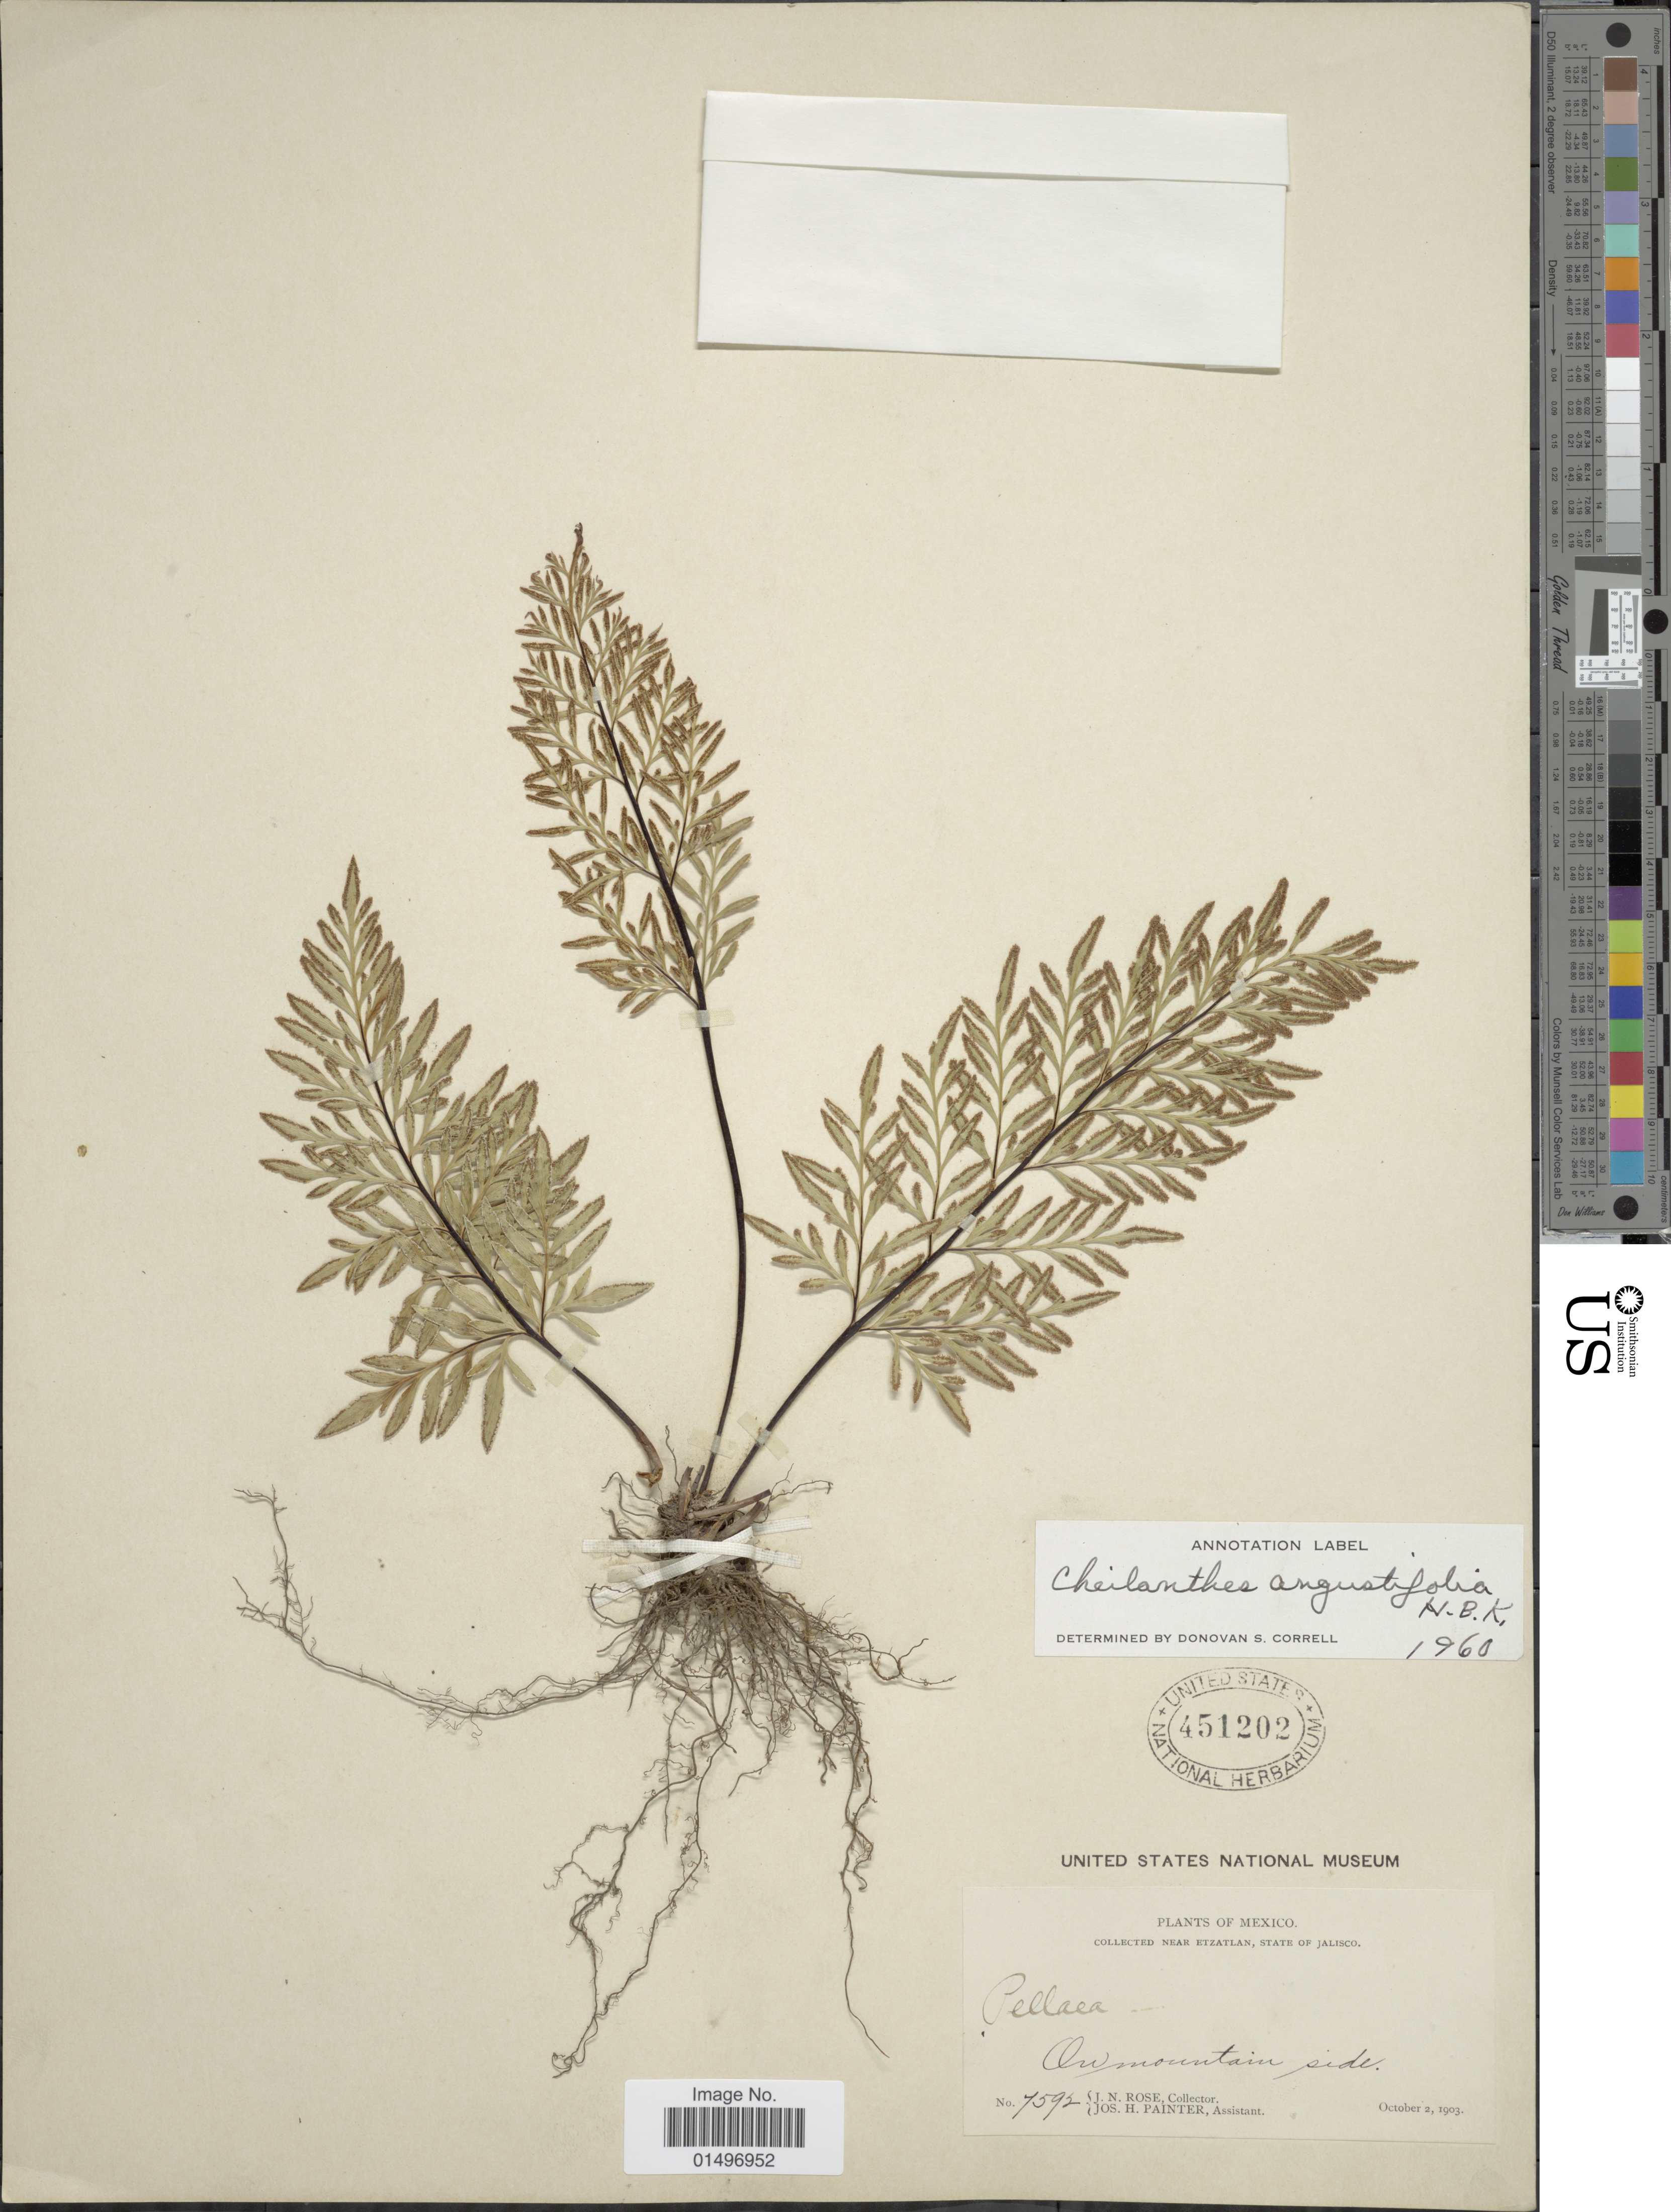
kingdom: Plantae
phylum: Tracheophyta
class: Polypodiopsida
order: Polypodiales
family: Pteridaceae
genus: Gaga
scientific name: Gaga angustifolia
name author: (Kunth) Fay W. Li & Windham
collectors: J. N. Rose & J. H. Painter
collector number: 7592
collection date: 1903-10-02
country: Mexico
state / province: Jalisco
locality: Mexico, near Etzatlan, on mountain side.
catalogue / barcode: US 451202